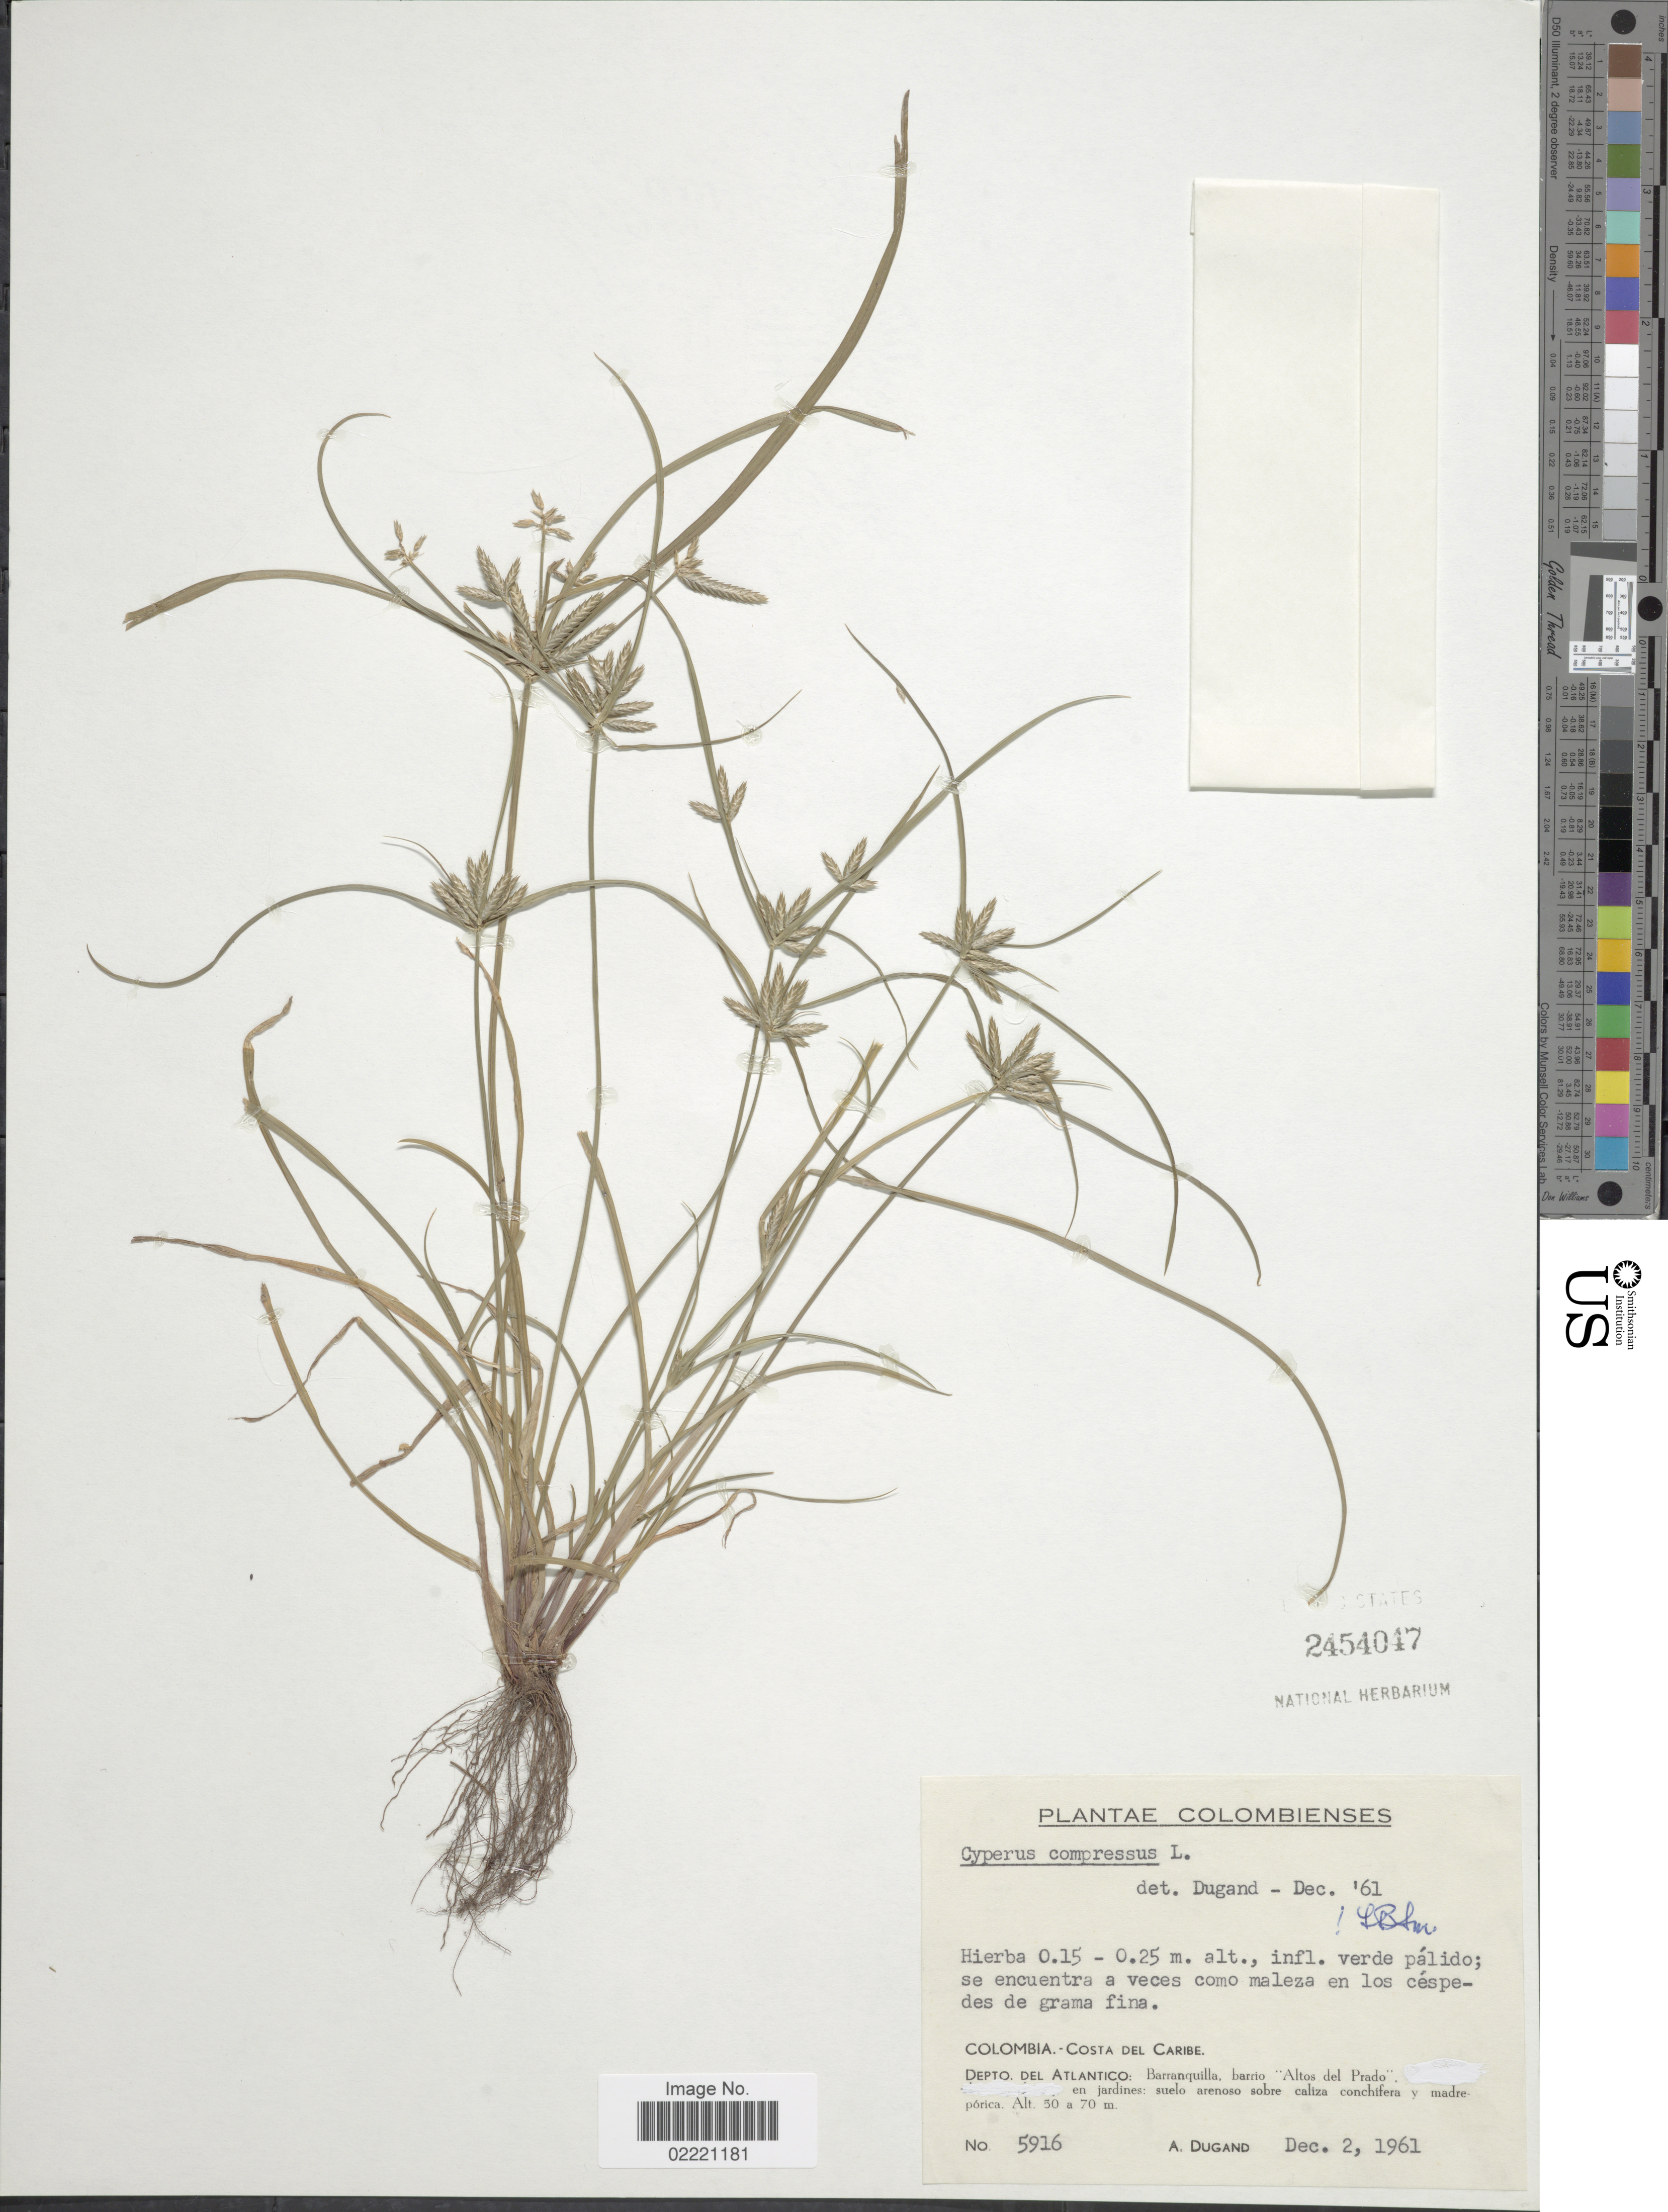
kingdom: Plantae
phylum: Tracheophyta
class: Liliopsida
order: Poales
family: Cyperaceae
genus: Cyperus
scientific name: Cyperus compressus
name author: L.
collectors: A. Dugand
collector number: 5916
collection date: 1961-12-02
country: Colombia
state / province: Atlántico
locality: Costa del Caribe, Barranquilla, barrio "Altos del Prado", en jardines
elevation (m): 50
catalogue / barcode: US 2454047